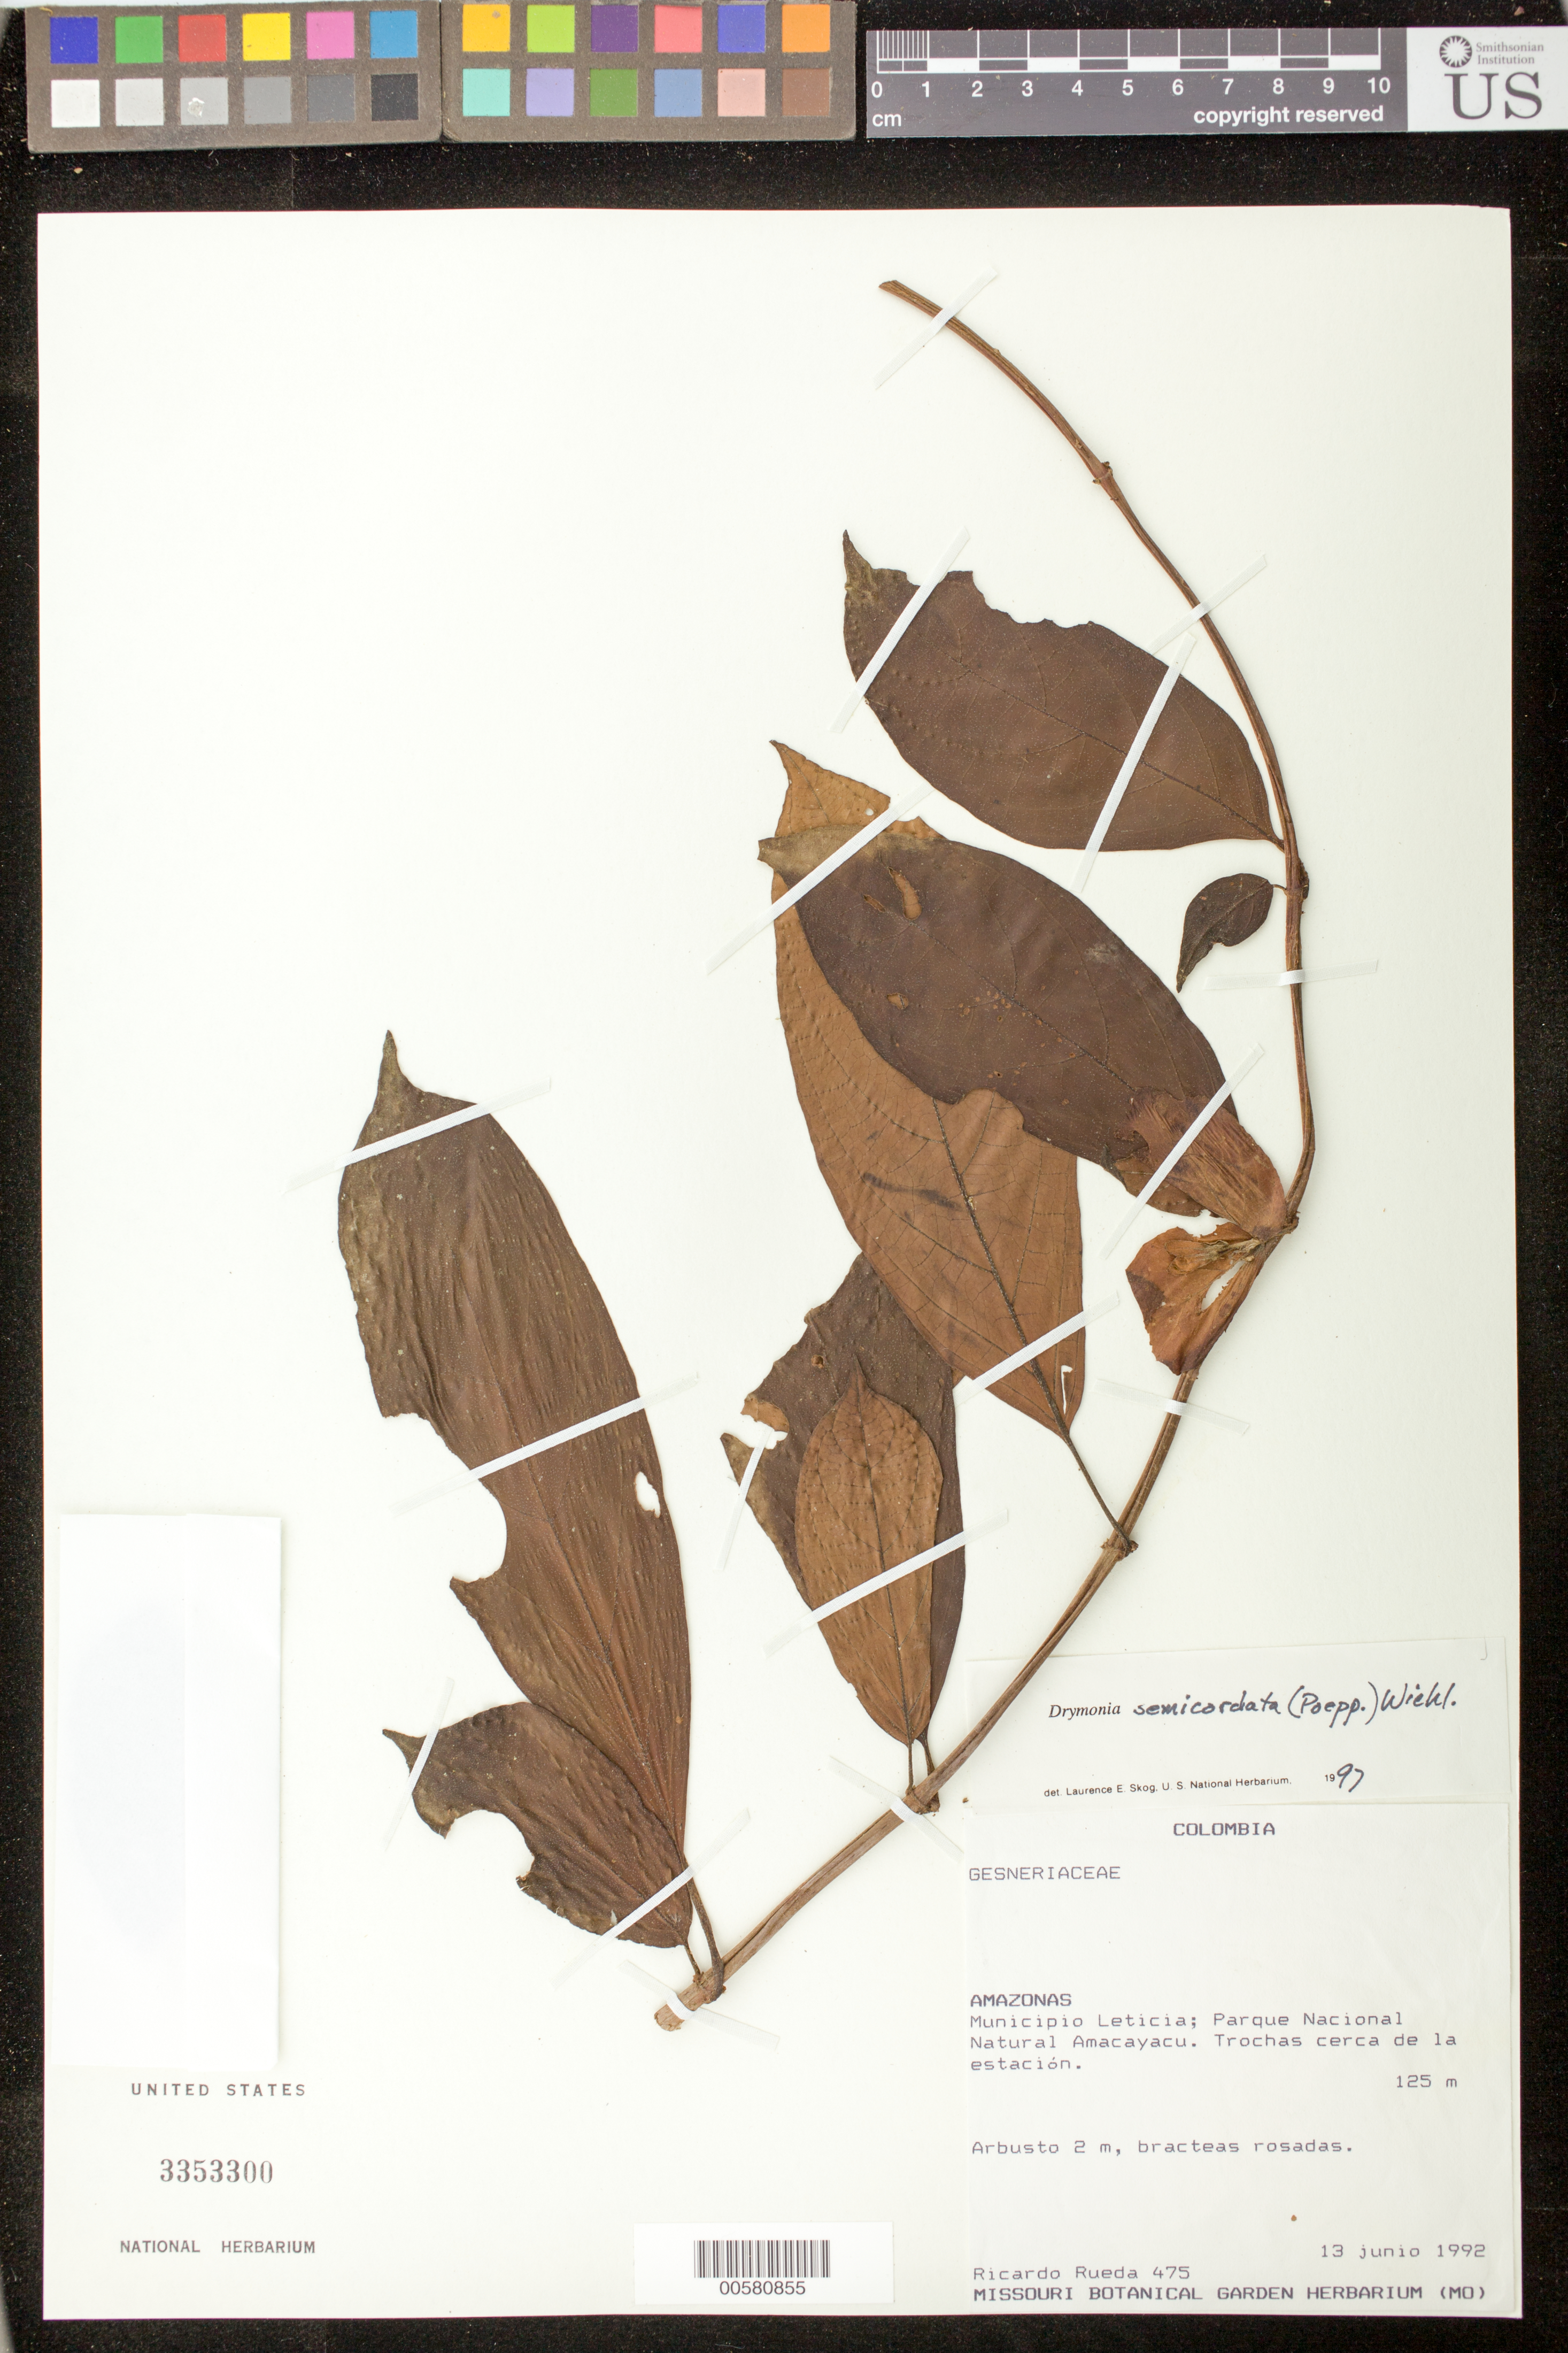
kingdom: Plantae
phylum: Tracheophyta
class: Magnoliopsida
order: Lamiales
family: Gesneriaceae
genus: Drymonia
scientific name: Drymonia semicordata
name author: (Poepp.) Wiehler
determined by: Skog, Laurence E.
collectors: R. Rueda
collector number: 475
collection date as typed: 13 Jun 1992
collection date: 1992-06-13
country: Colombia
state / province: Amazônas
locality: Mpio. Leticia; Parque Nacional Natural Amacayacu; trochas cerca de la estación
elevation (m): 125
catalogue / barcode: US 3353300